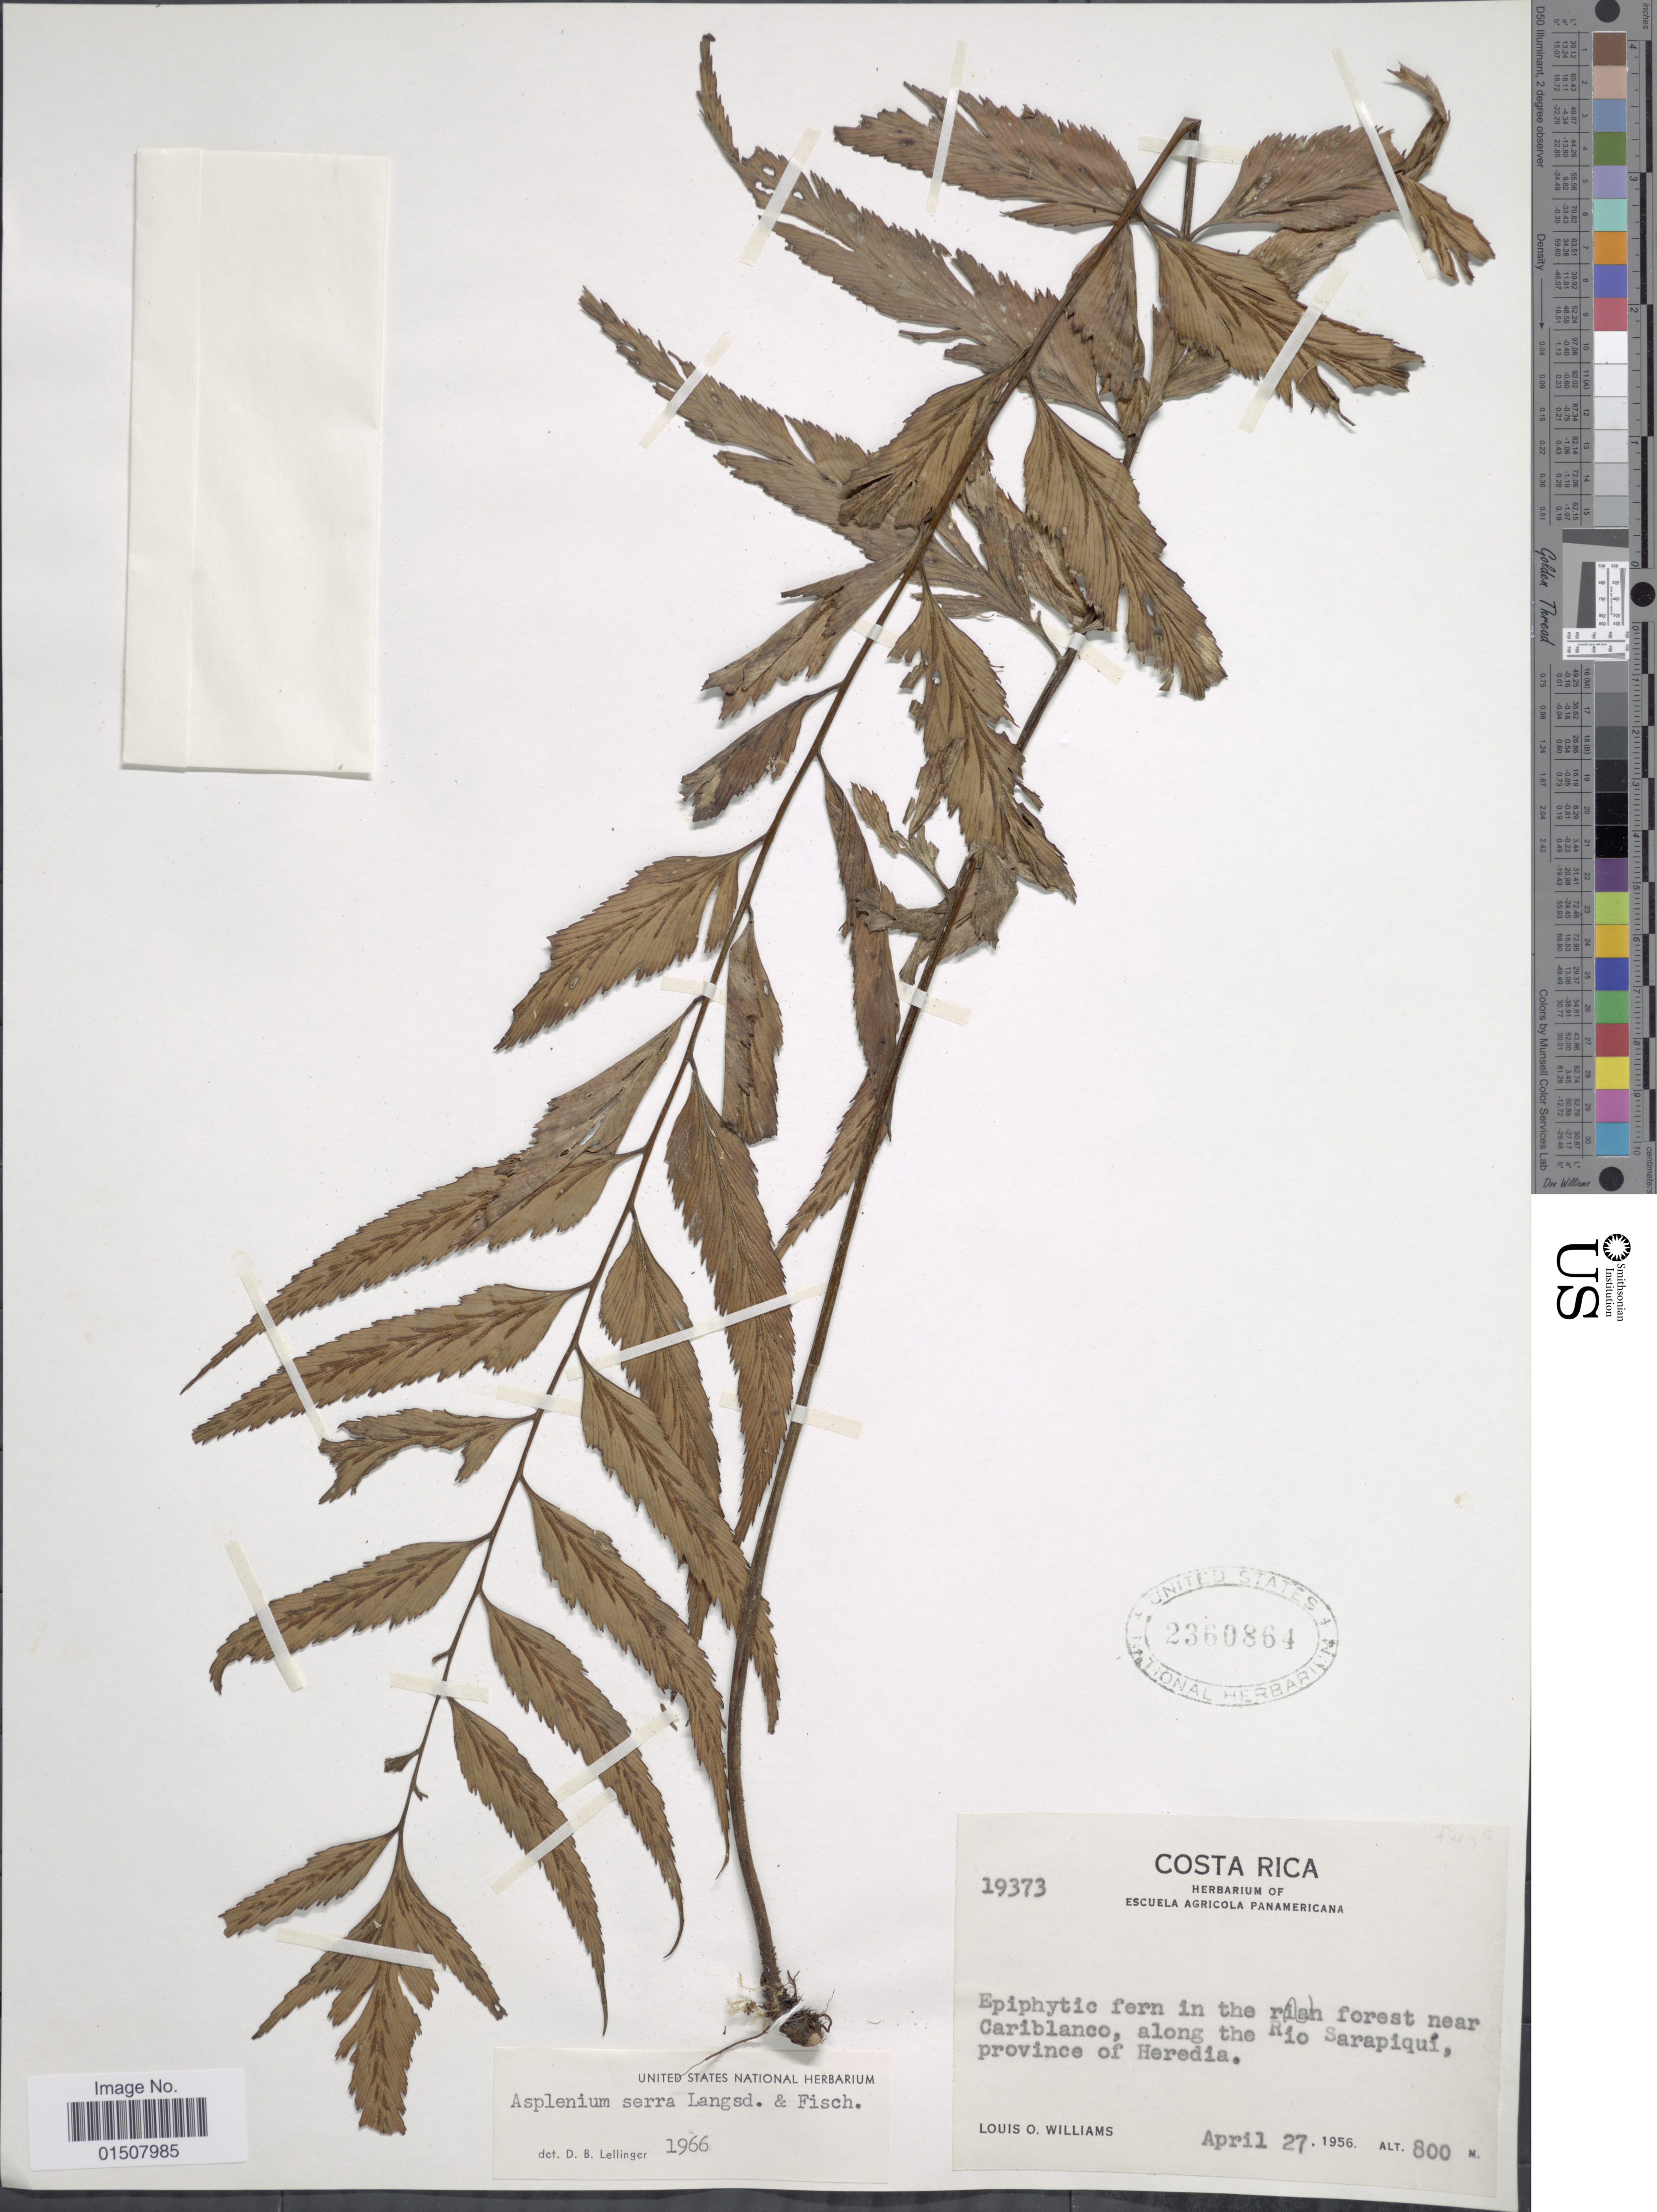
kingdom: Plantae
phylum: Tracheophyta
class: Polypodiopsida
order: Polypodiales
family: Aspleniaceae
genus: Asplenium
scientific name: Asplenium serra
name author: Langsd. & Fisch.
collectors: L. O. Williams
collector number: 19373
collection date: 1956-04-27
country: Costa Rica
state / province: Heredia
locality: In the rain forest near Cariblanco, along the Rio Sarapiqui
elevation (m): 800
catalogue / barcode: US 2360864